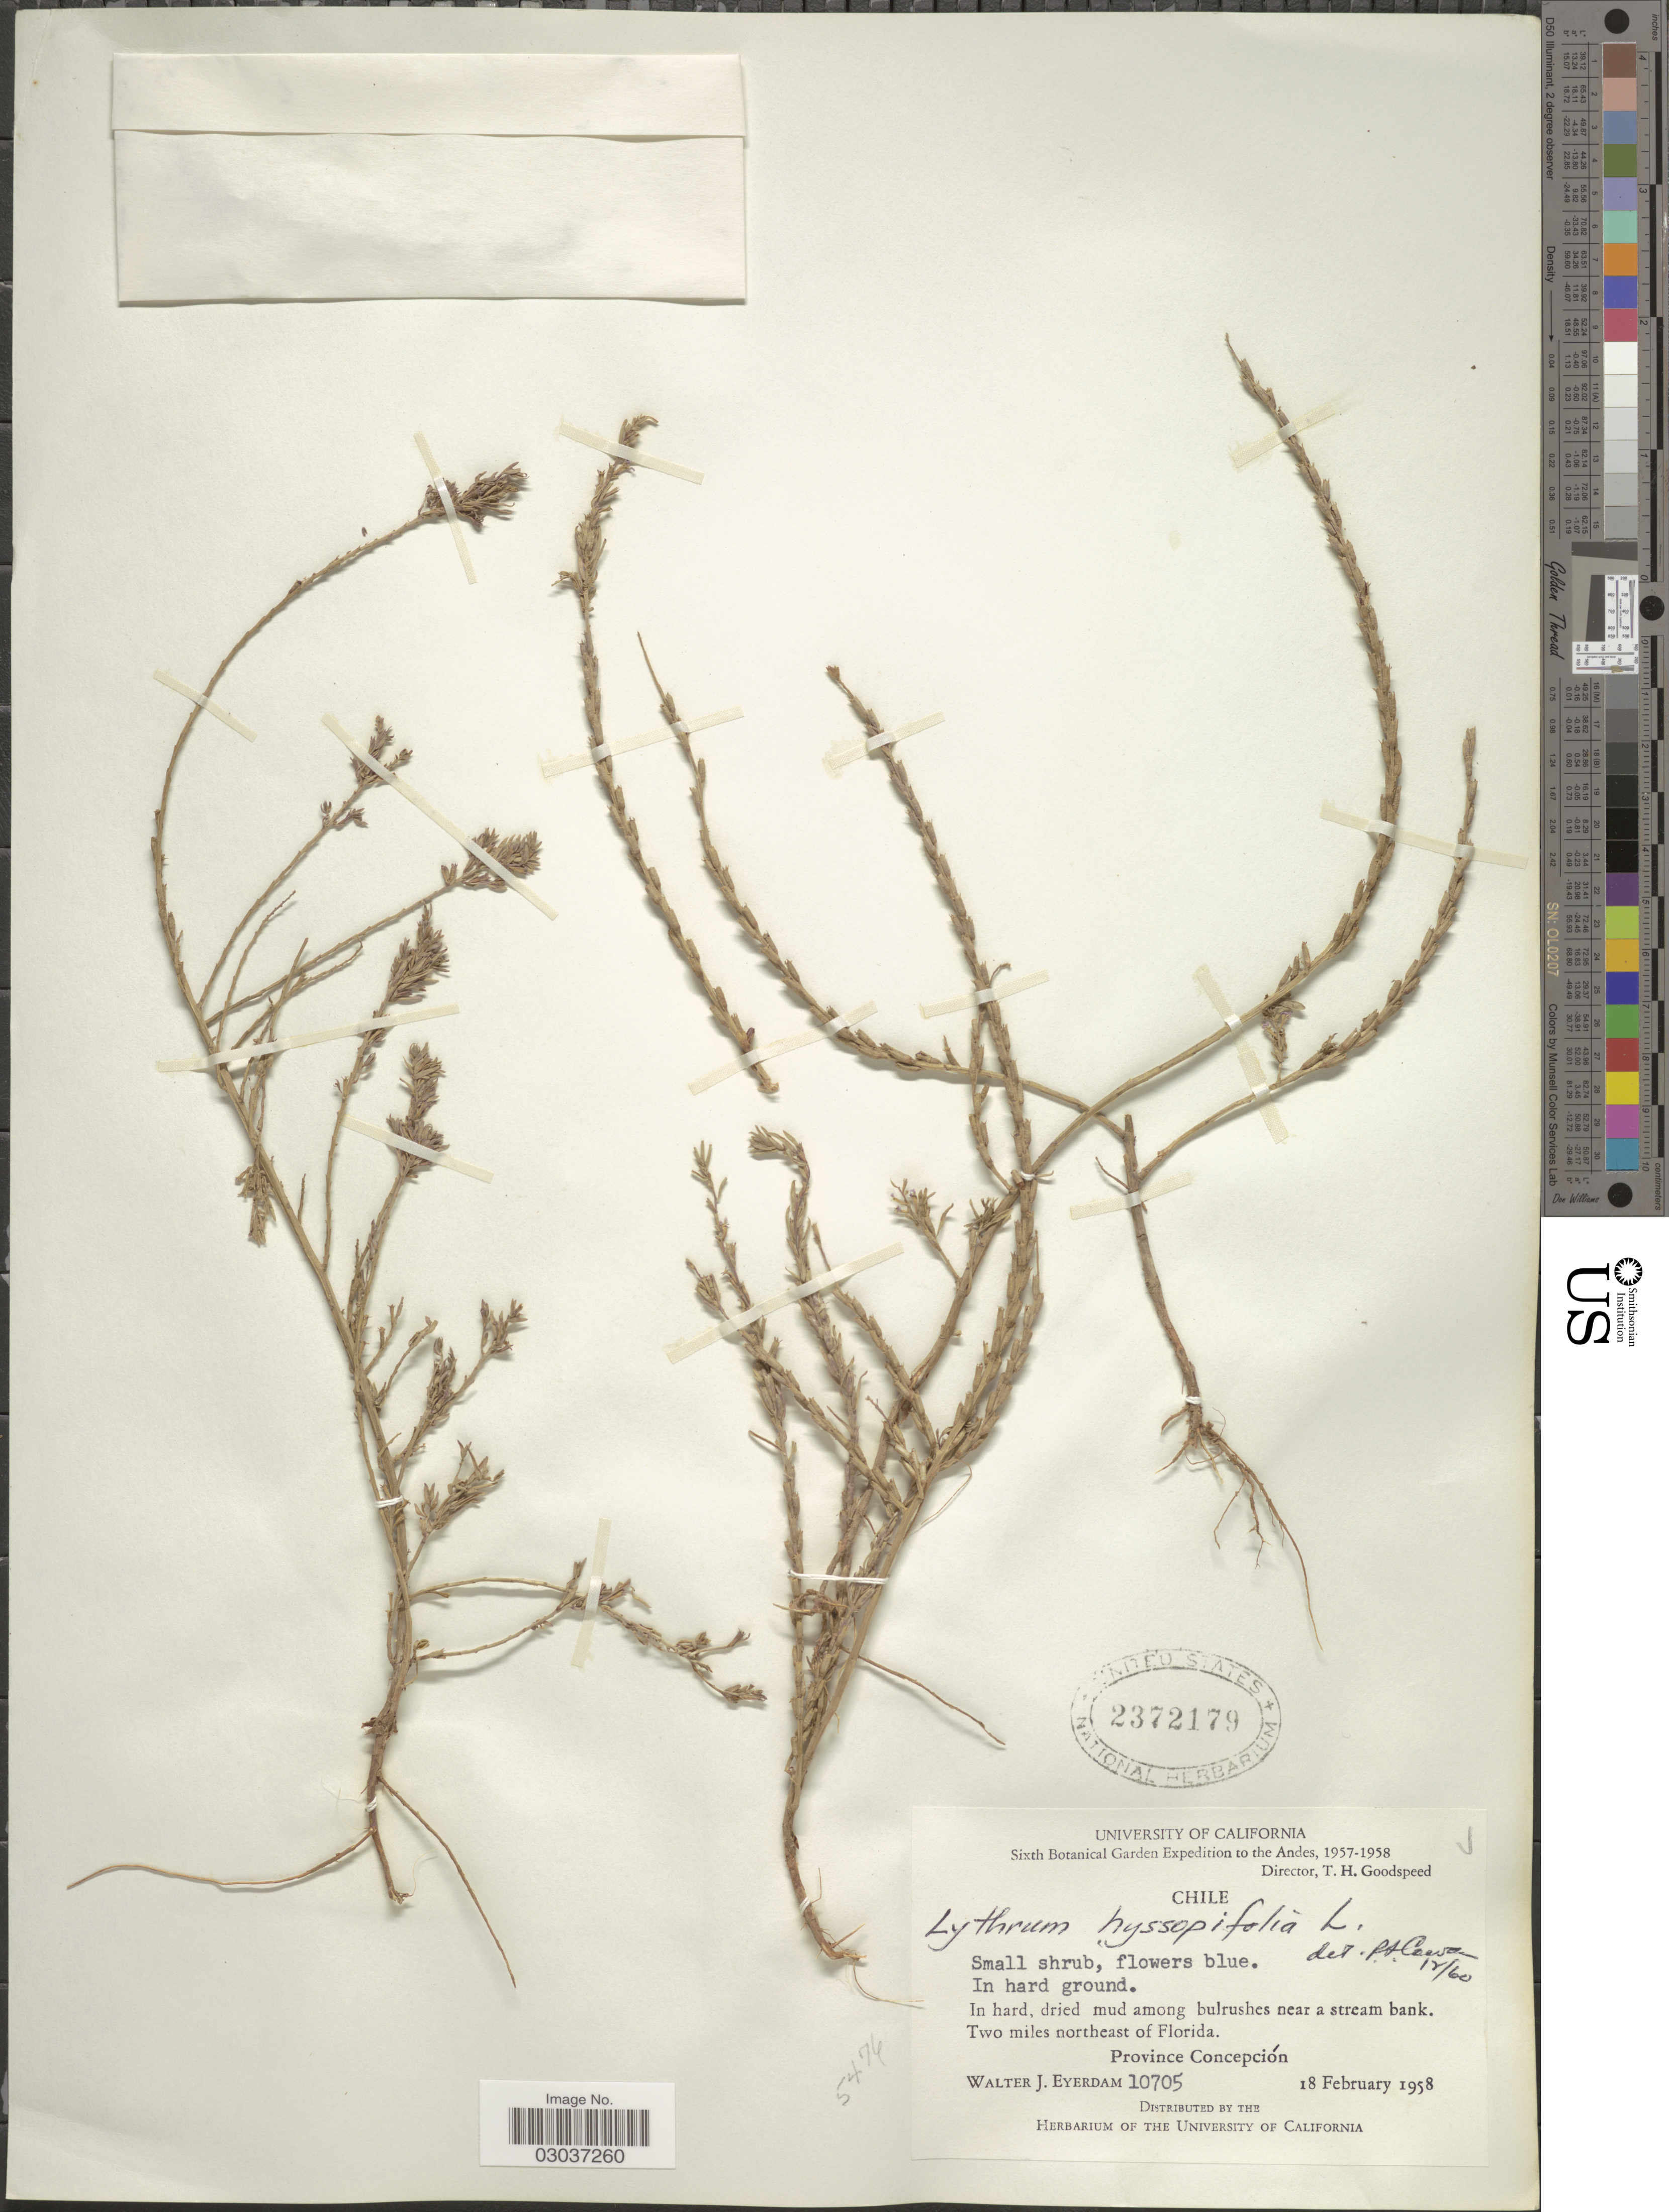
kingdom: Plantae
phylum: Tracheophyta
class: Magnoliopsida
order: Myrtales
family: Lythraceae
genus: Lythrum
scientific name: Lythrum hyssopifolia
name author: L.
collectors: W. J. Eyerdam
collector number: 10705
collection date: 1958-02-18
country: Chile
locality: Two miles northeast of Florida. Province Concepción.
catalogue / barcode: US 2372179